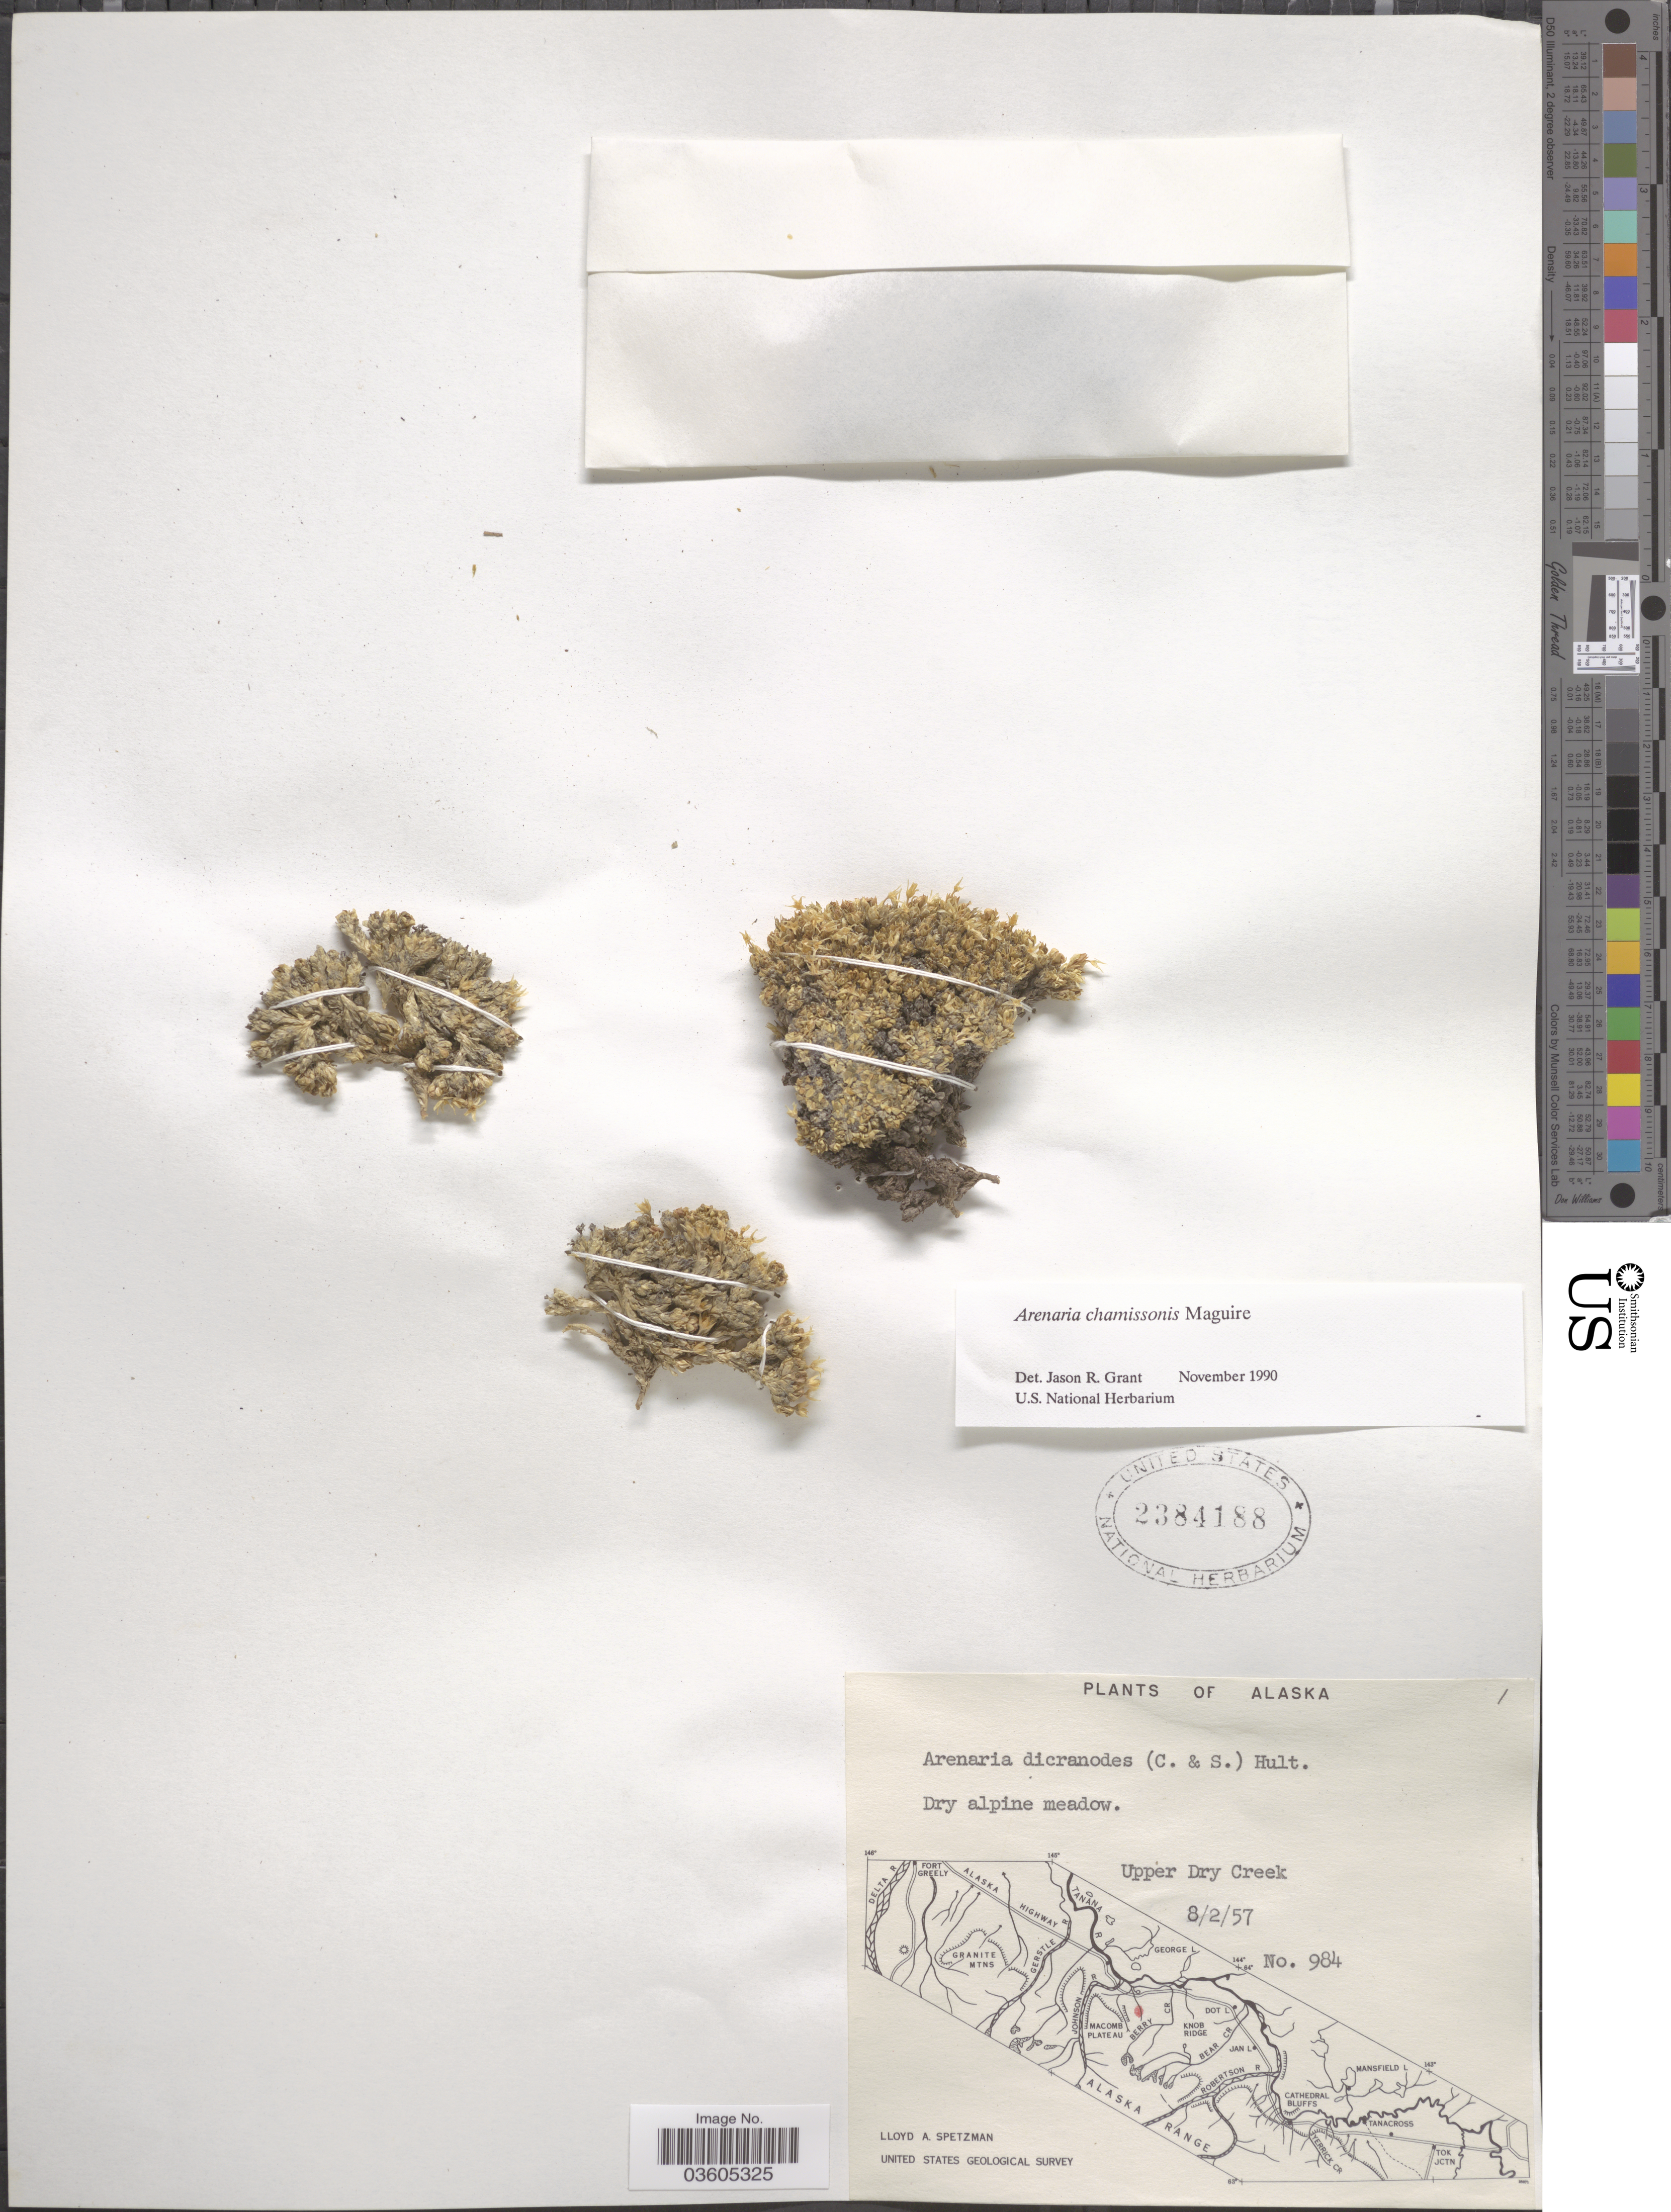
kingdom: Plantae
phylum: Tracheophyta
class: Magnoliopsida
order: Caryophyllales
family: Caryophyllaceae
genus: Arenaria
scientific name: Arenaria chamissonis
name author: Maguire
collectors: L. Spetzman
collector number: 984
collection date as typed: Transcribed d/m/y: 2/8/57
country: United States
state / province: Alaska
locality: Upper Dry Creek.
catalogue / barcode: US 2384188